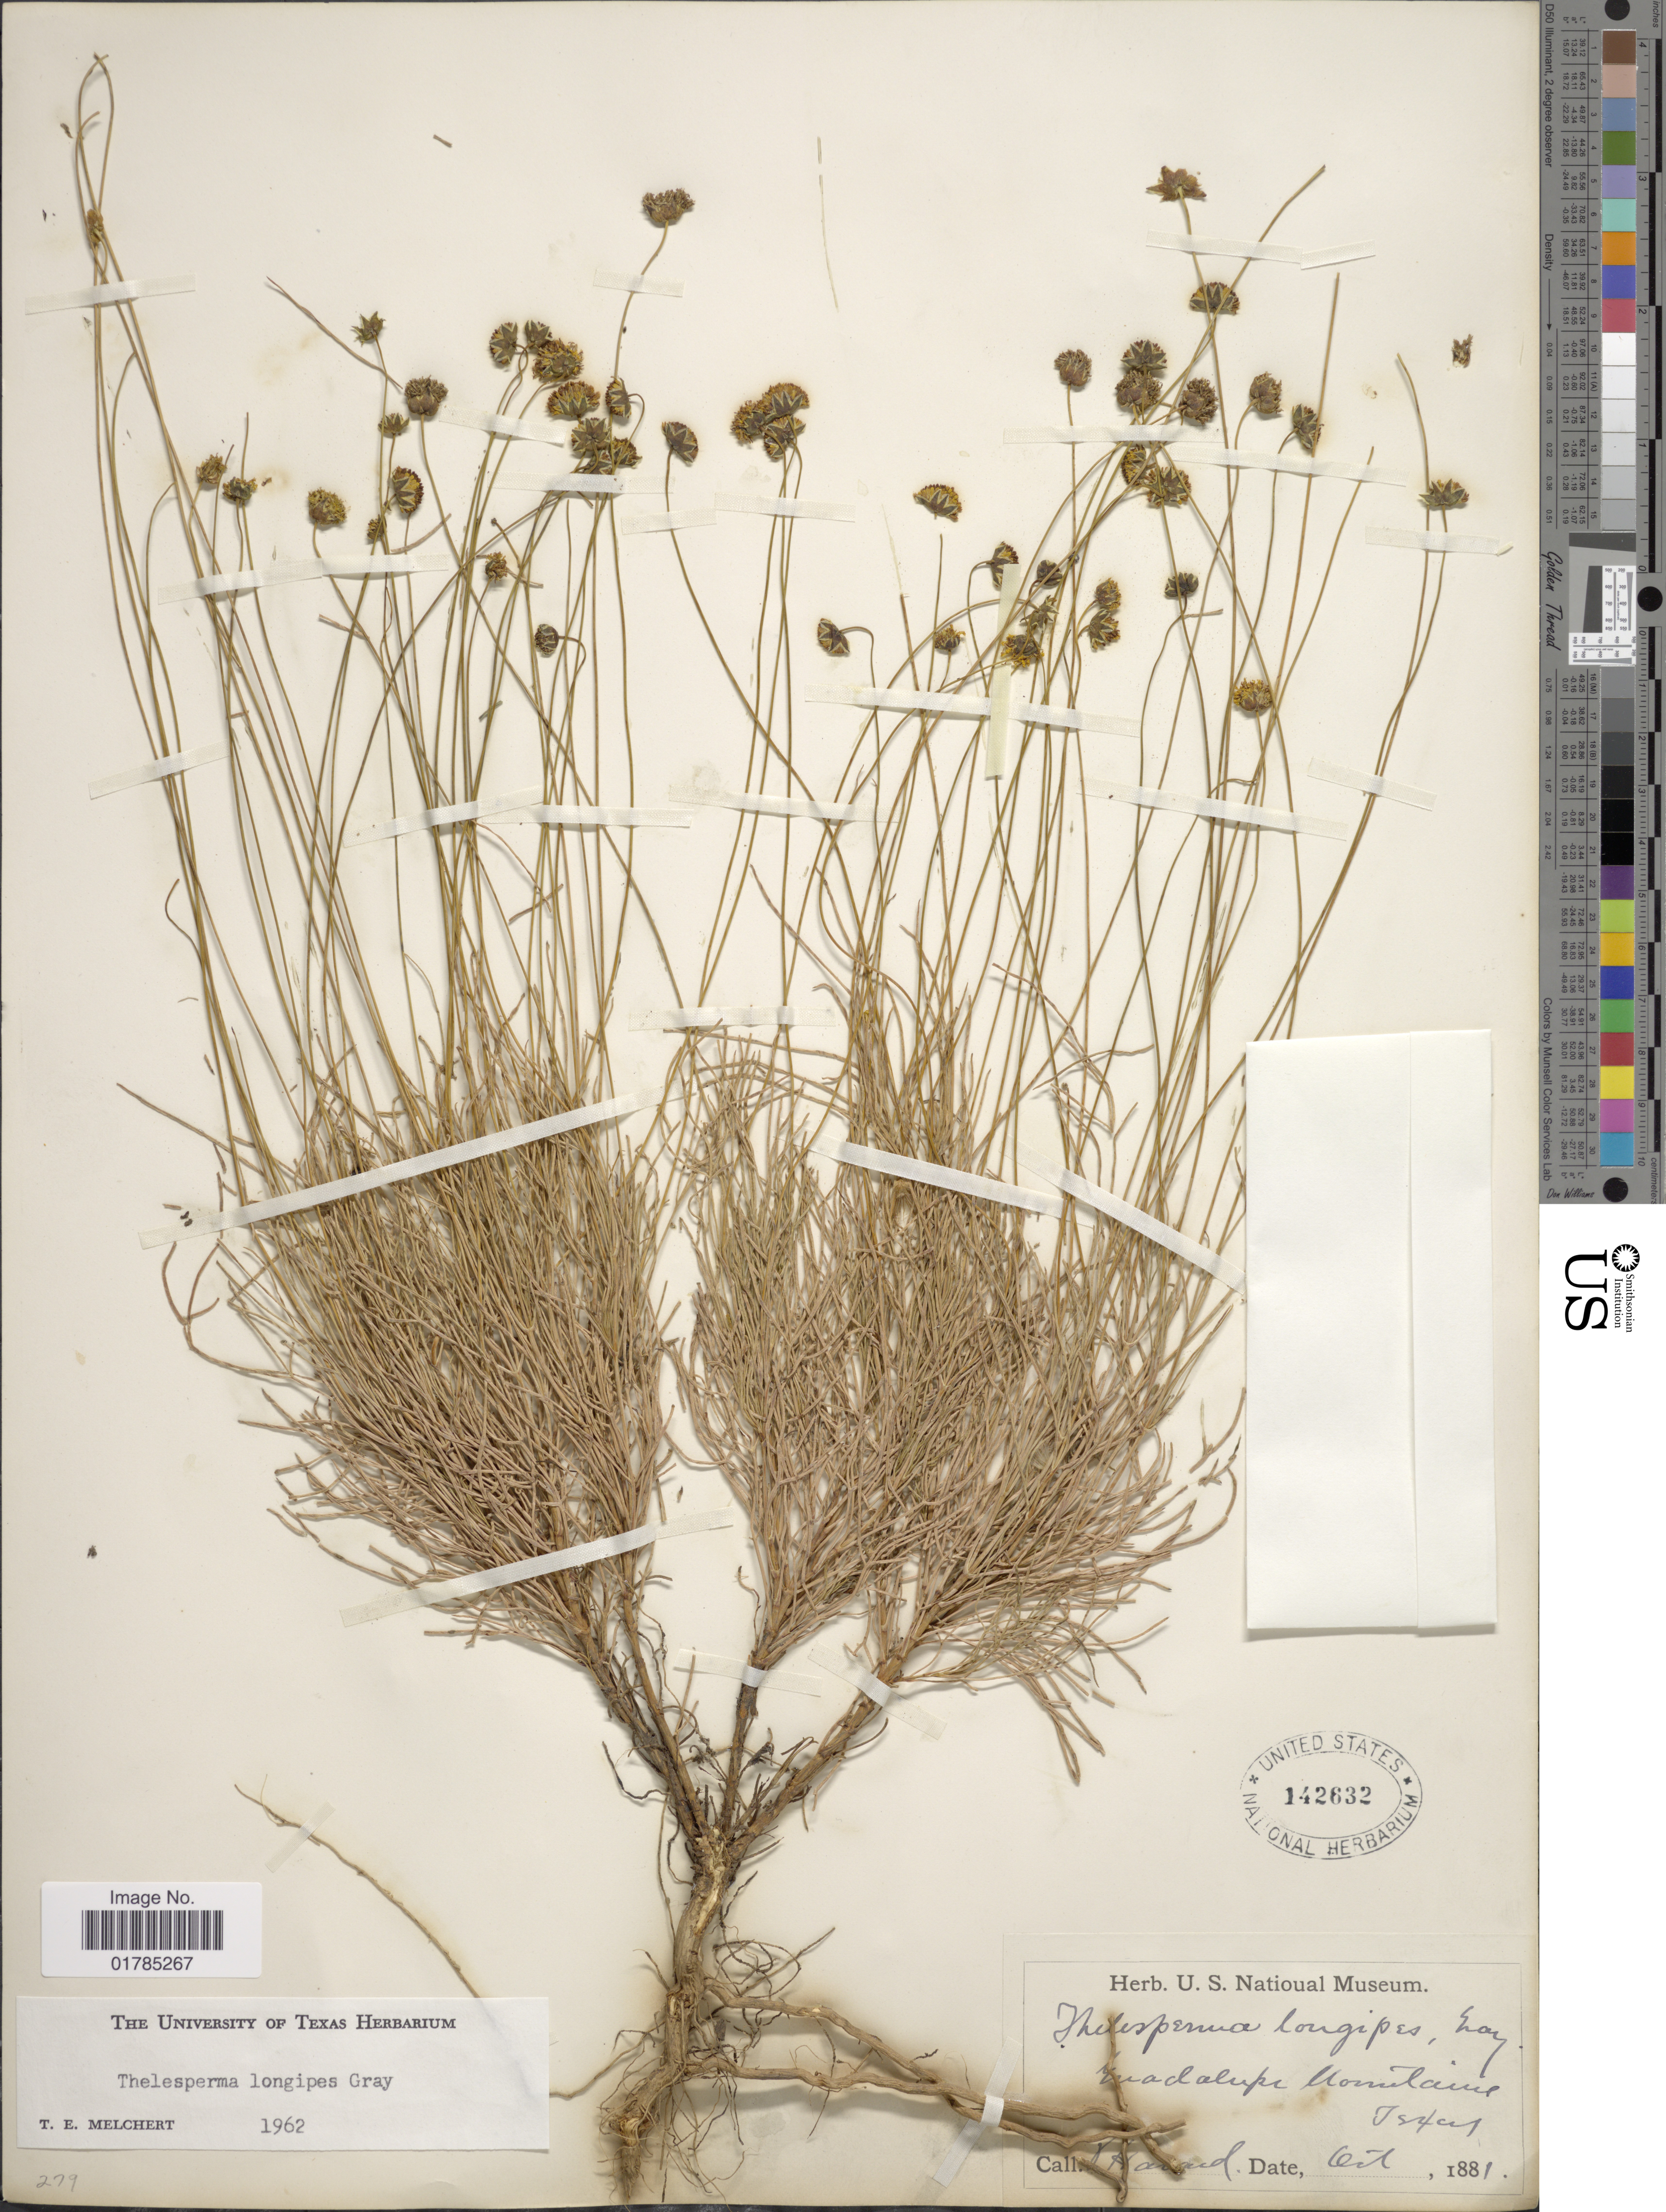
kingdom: Plantae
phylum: Tracheophyta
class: Magnoliopsida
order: Asterales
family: Asteraceae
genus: Thelesperma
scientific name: Thelesperma longipes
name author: A. Gray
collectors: V. Harvard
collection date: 1881-10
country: United States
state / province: Texas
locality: Guadelupe Mountains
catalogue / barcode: US 142632